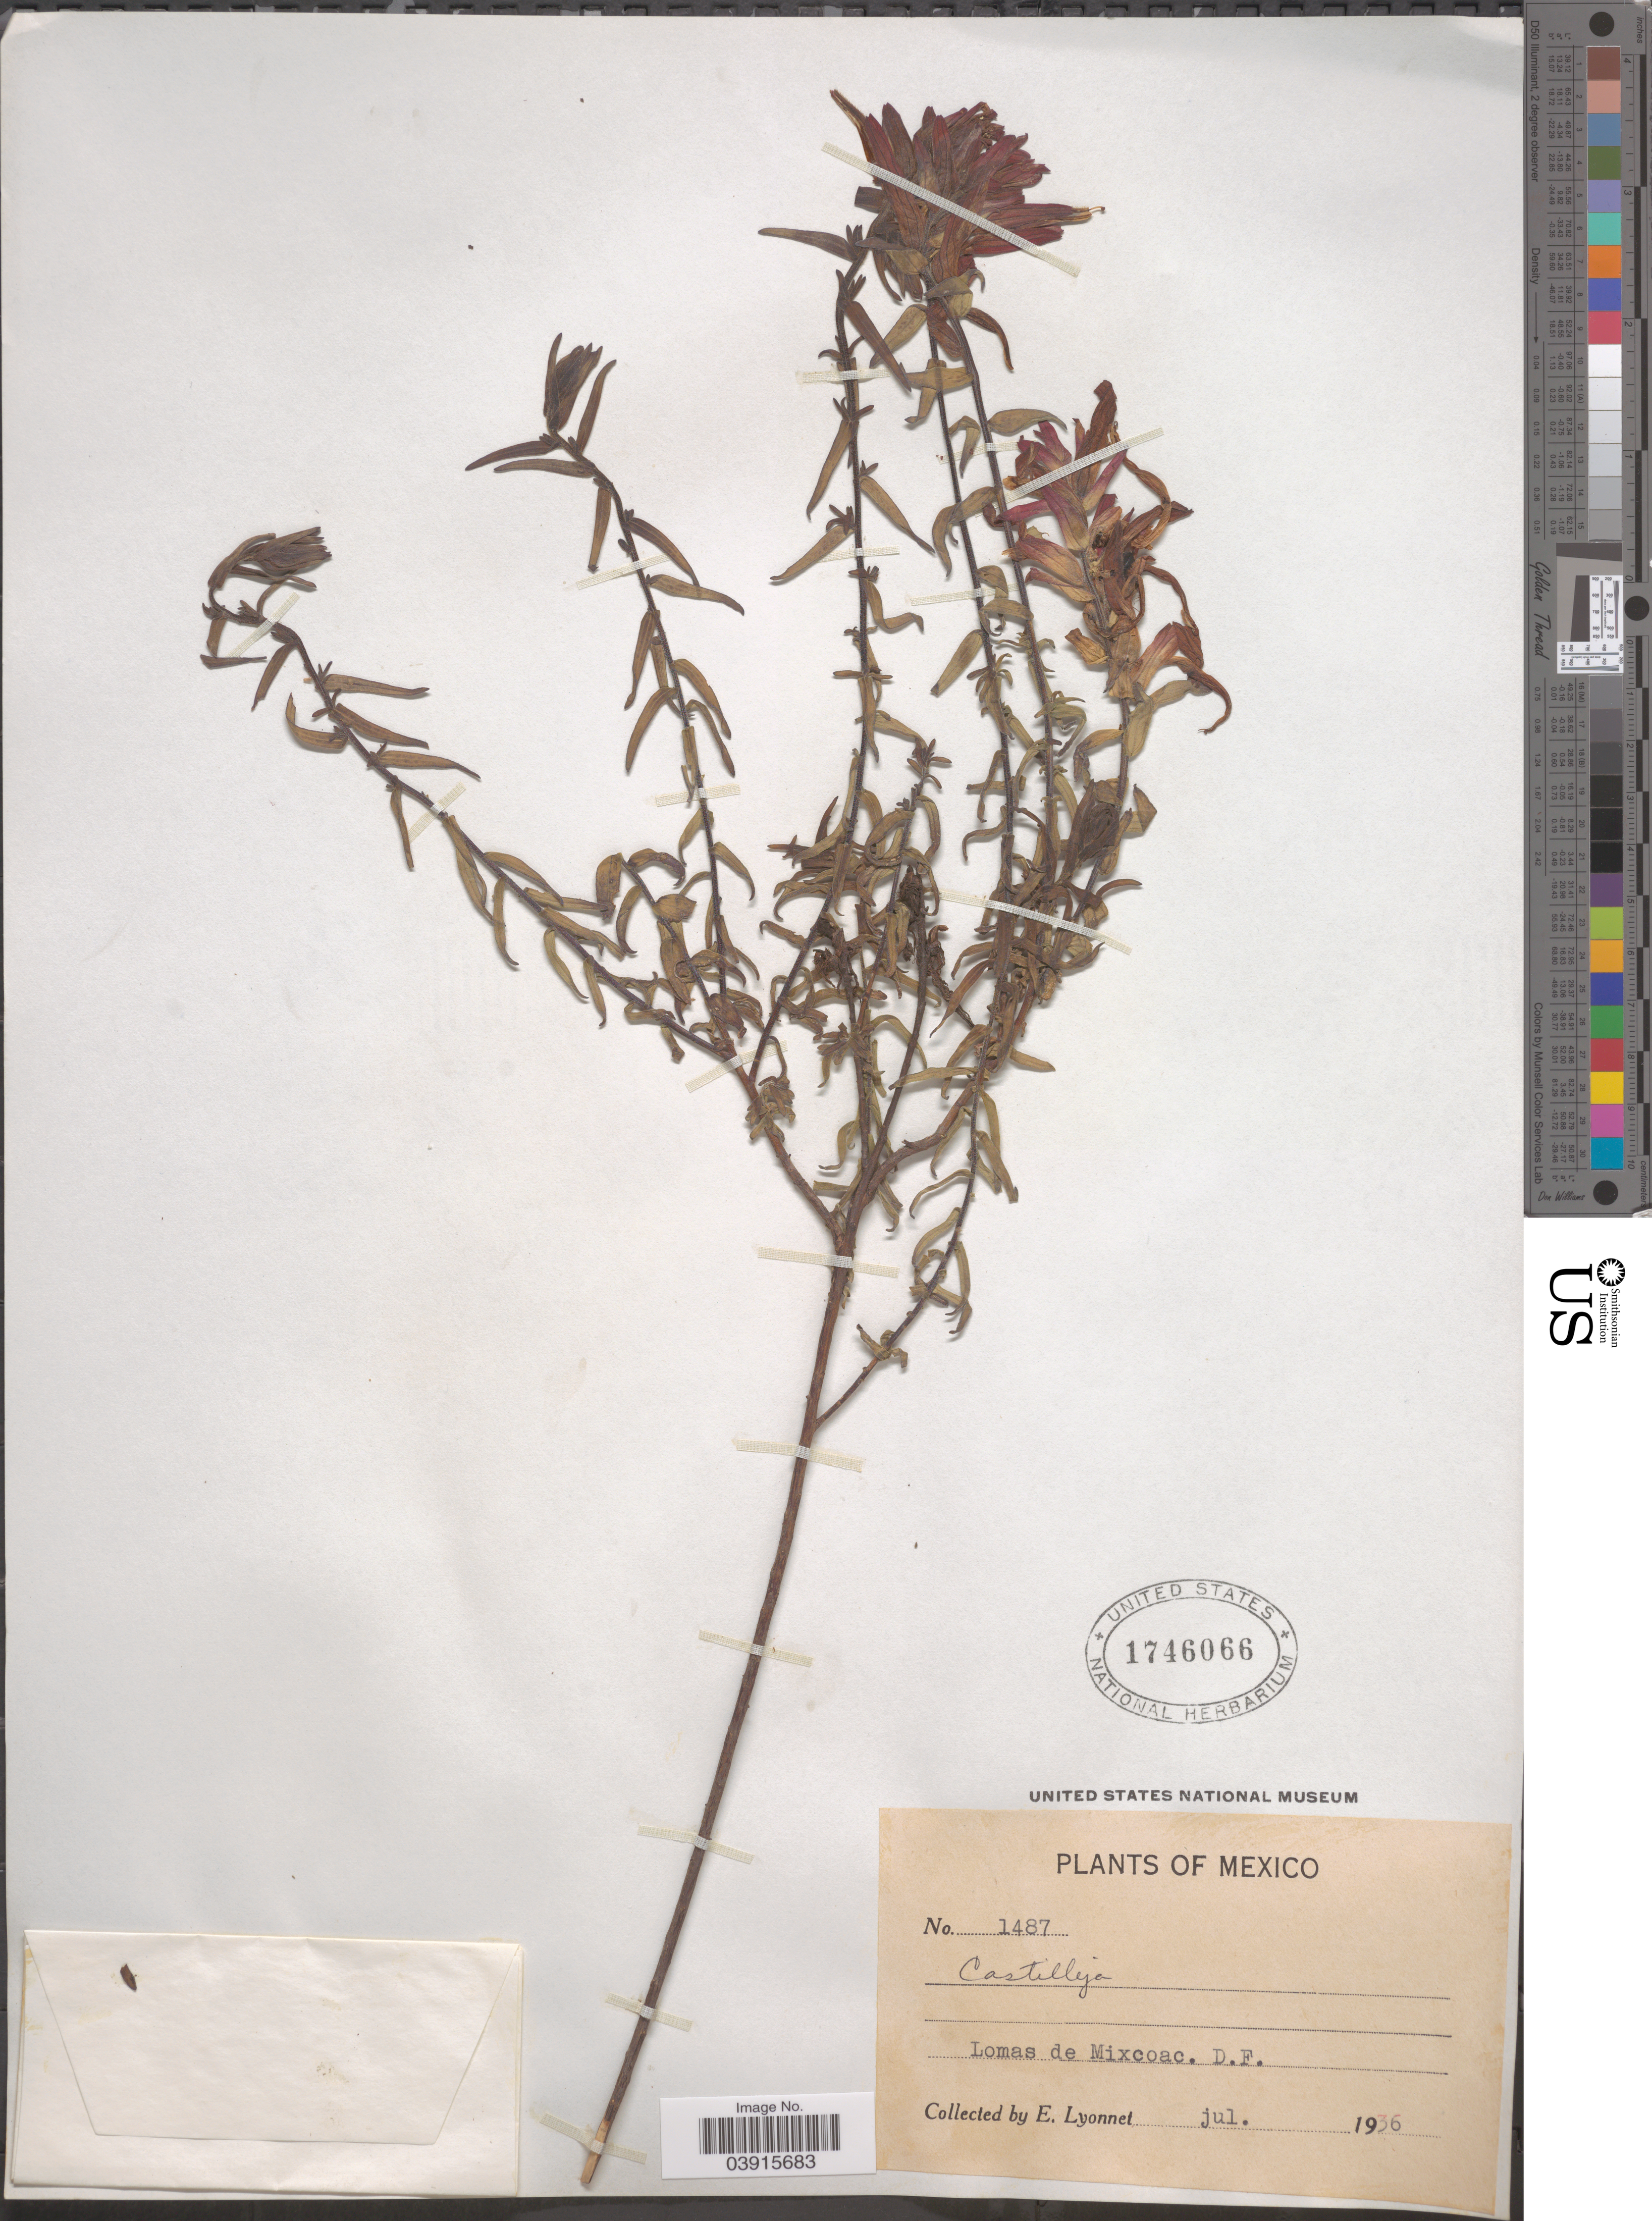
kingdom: Plantae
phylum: Tracheophyta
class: Magnoliopsida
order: Lamiales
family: Orobanchaceae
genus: Castilleja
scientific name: Castilleja tenuiflora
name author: Benth.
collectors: E. Lyonnet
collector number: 1487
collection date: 1936-07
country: Mexico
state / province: Distrito Federal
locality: Lomas de Mixcoac.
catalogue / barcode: US 1746066